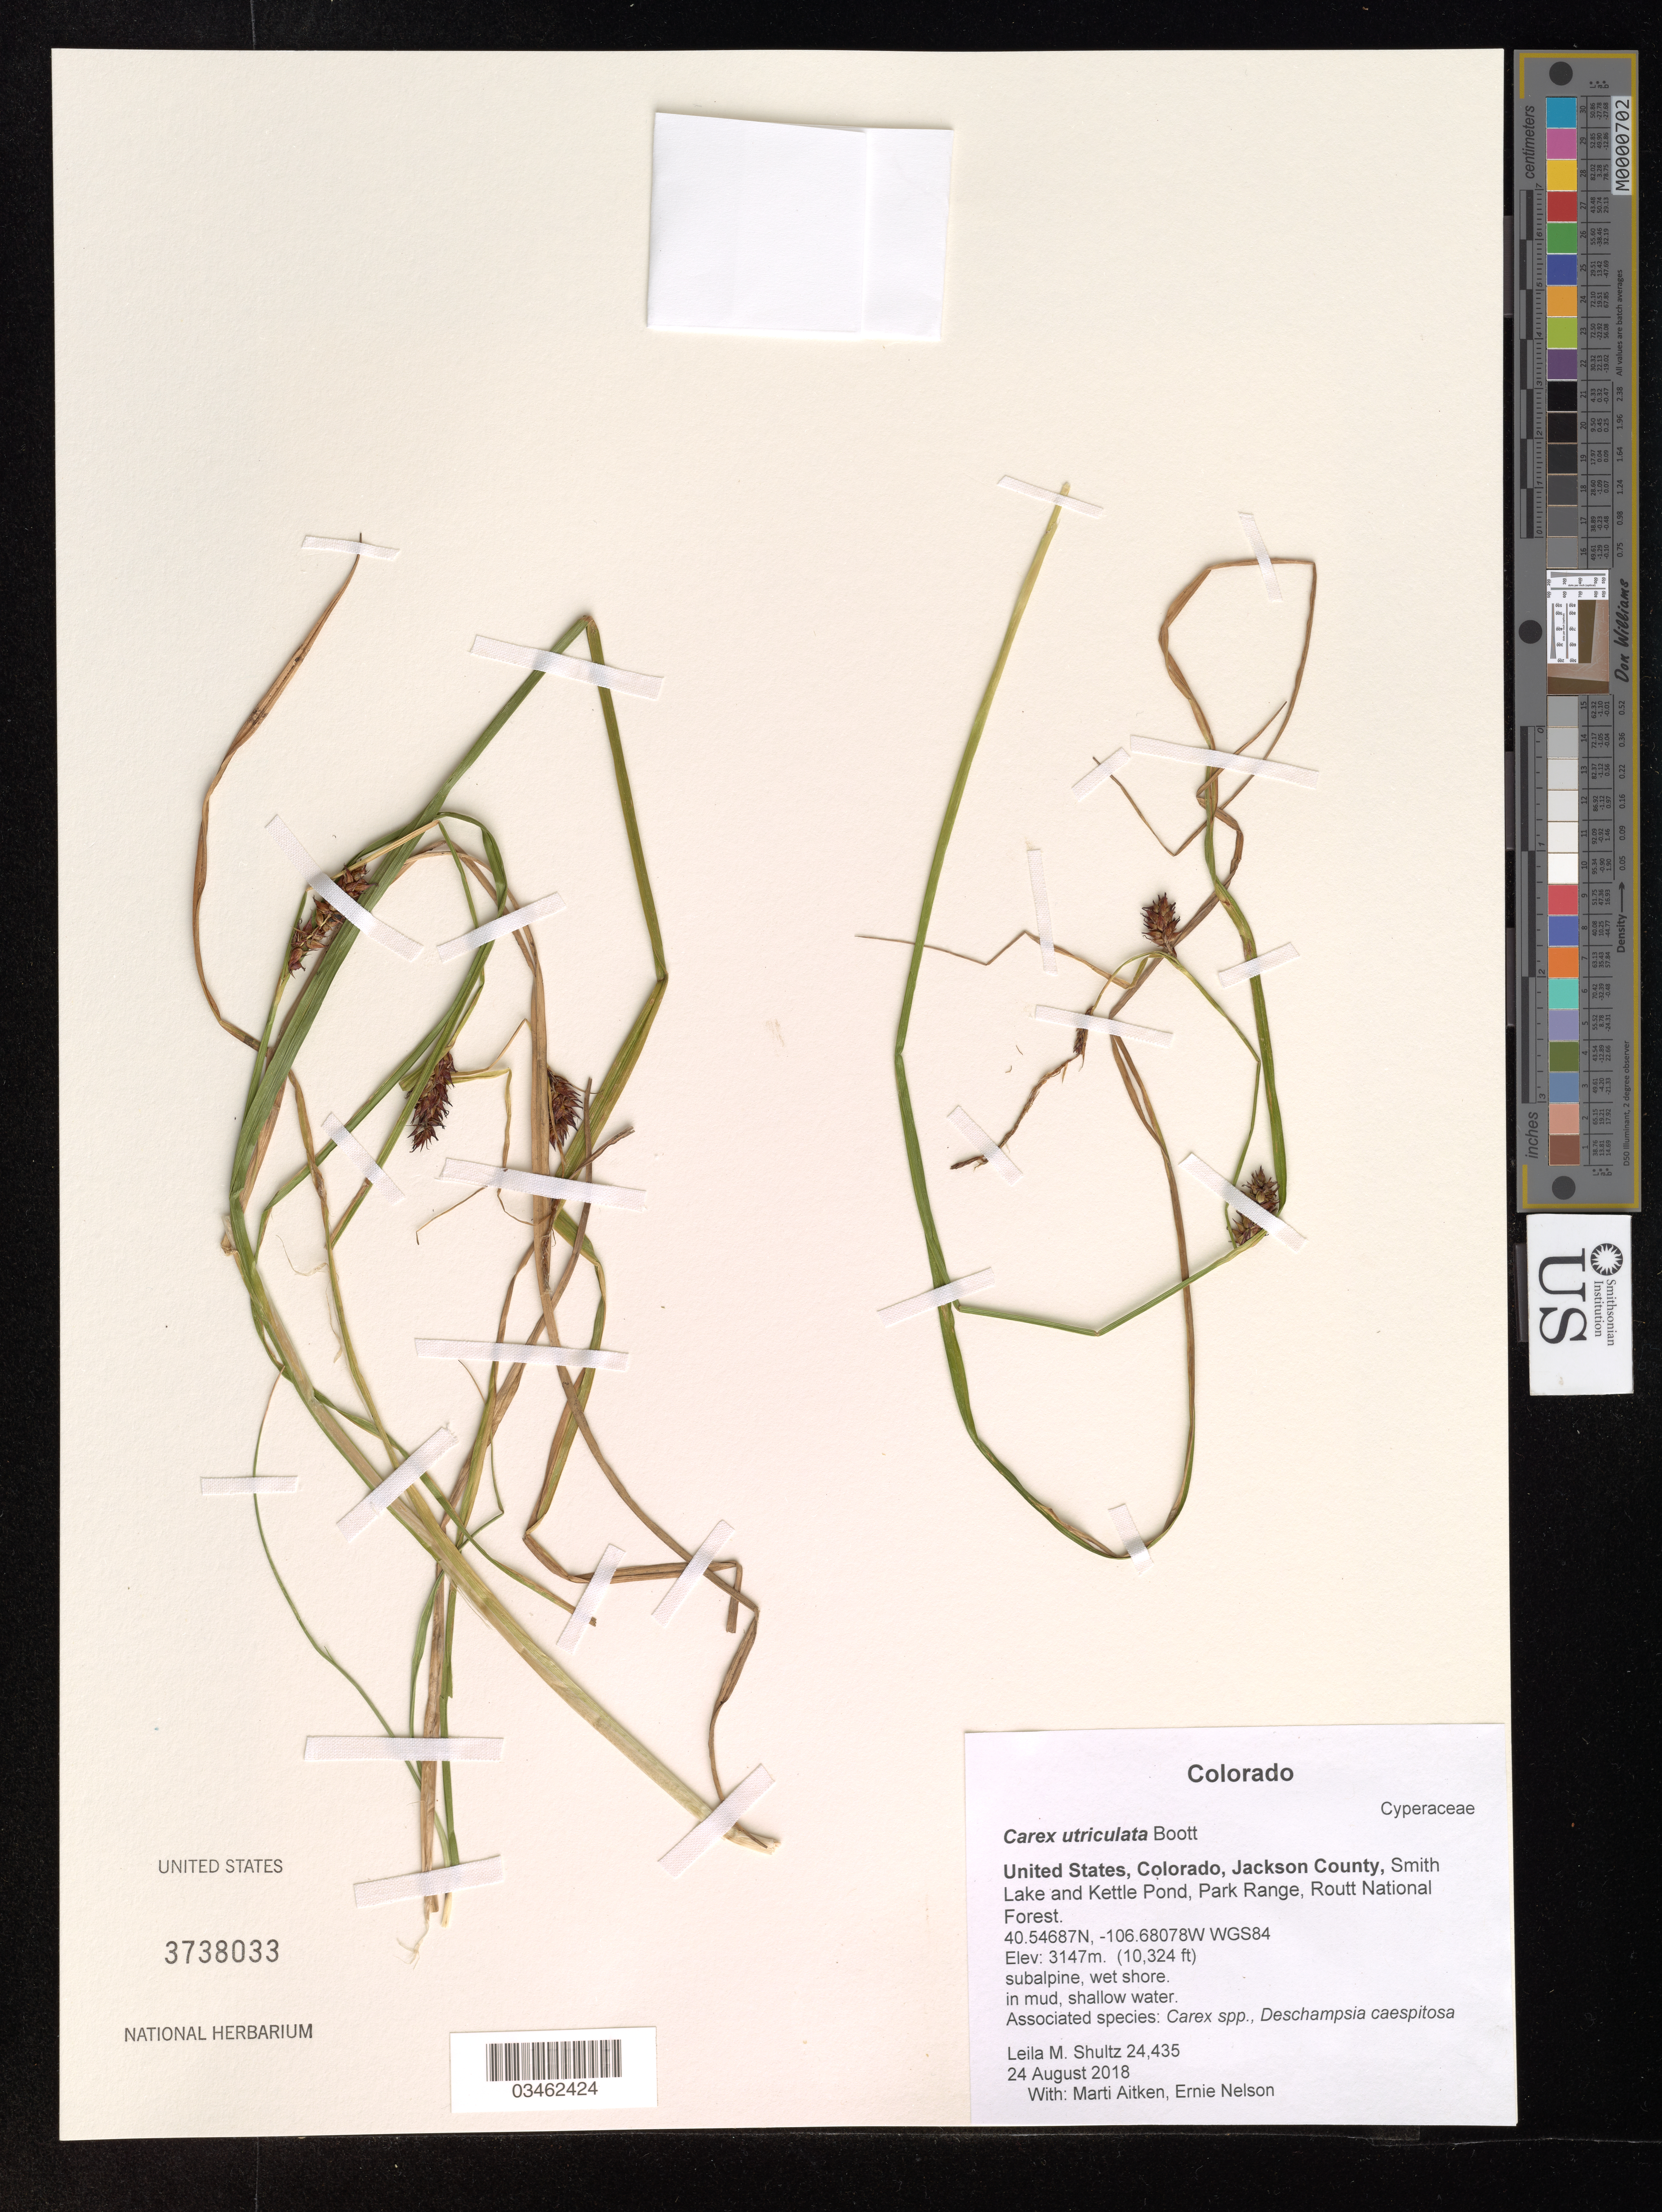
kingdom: Plantae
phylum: Tracheophyta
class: Liliopsida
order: Poales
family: Cyperaceae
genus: Carex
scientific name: Carex utriculata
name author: Boott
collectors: L. Shultz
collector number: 24,435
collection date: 2018-08-24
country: United States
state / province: Colorado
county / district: Jackson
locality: Jackson County, Smith Lake and Kettle Pond, Park Range, Routt National Forest. WGS84.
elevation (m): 3147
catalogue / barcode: US 3738033